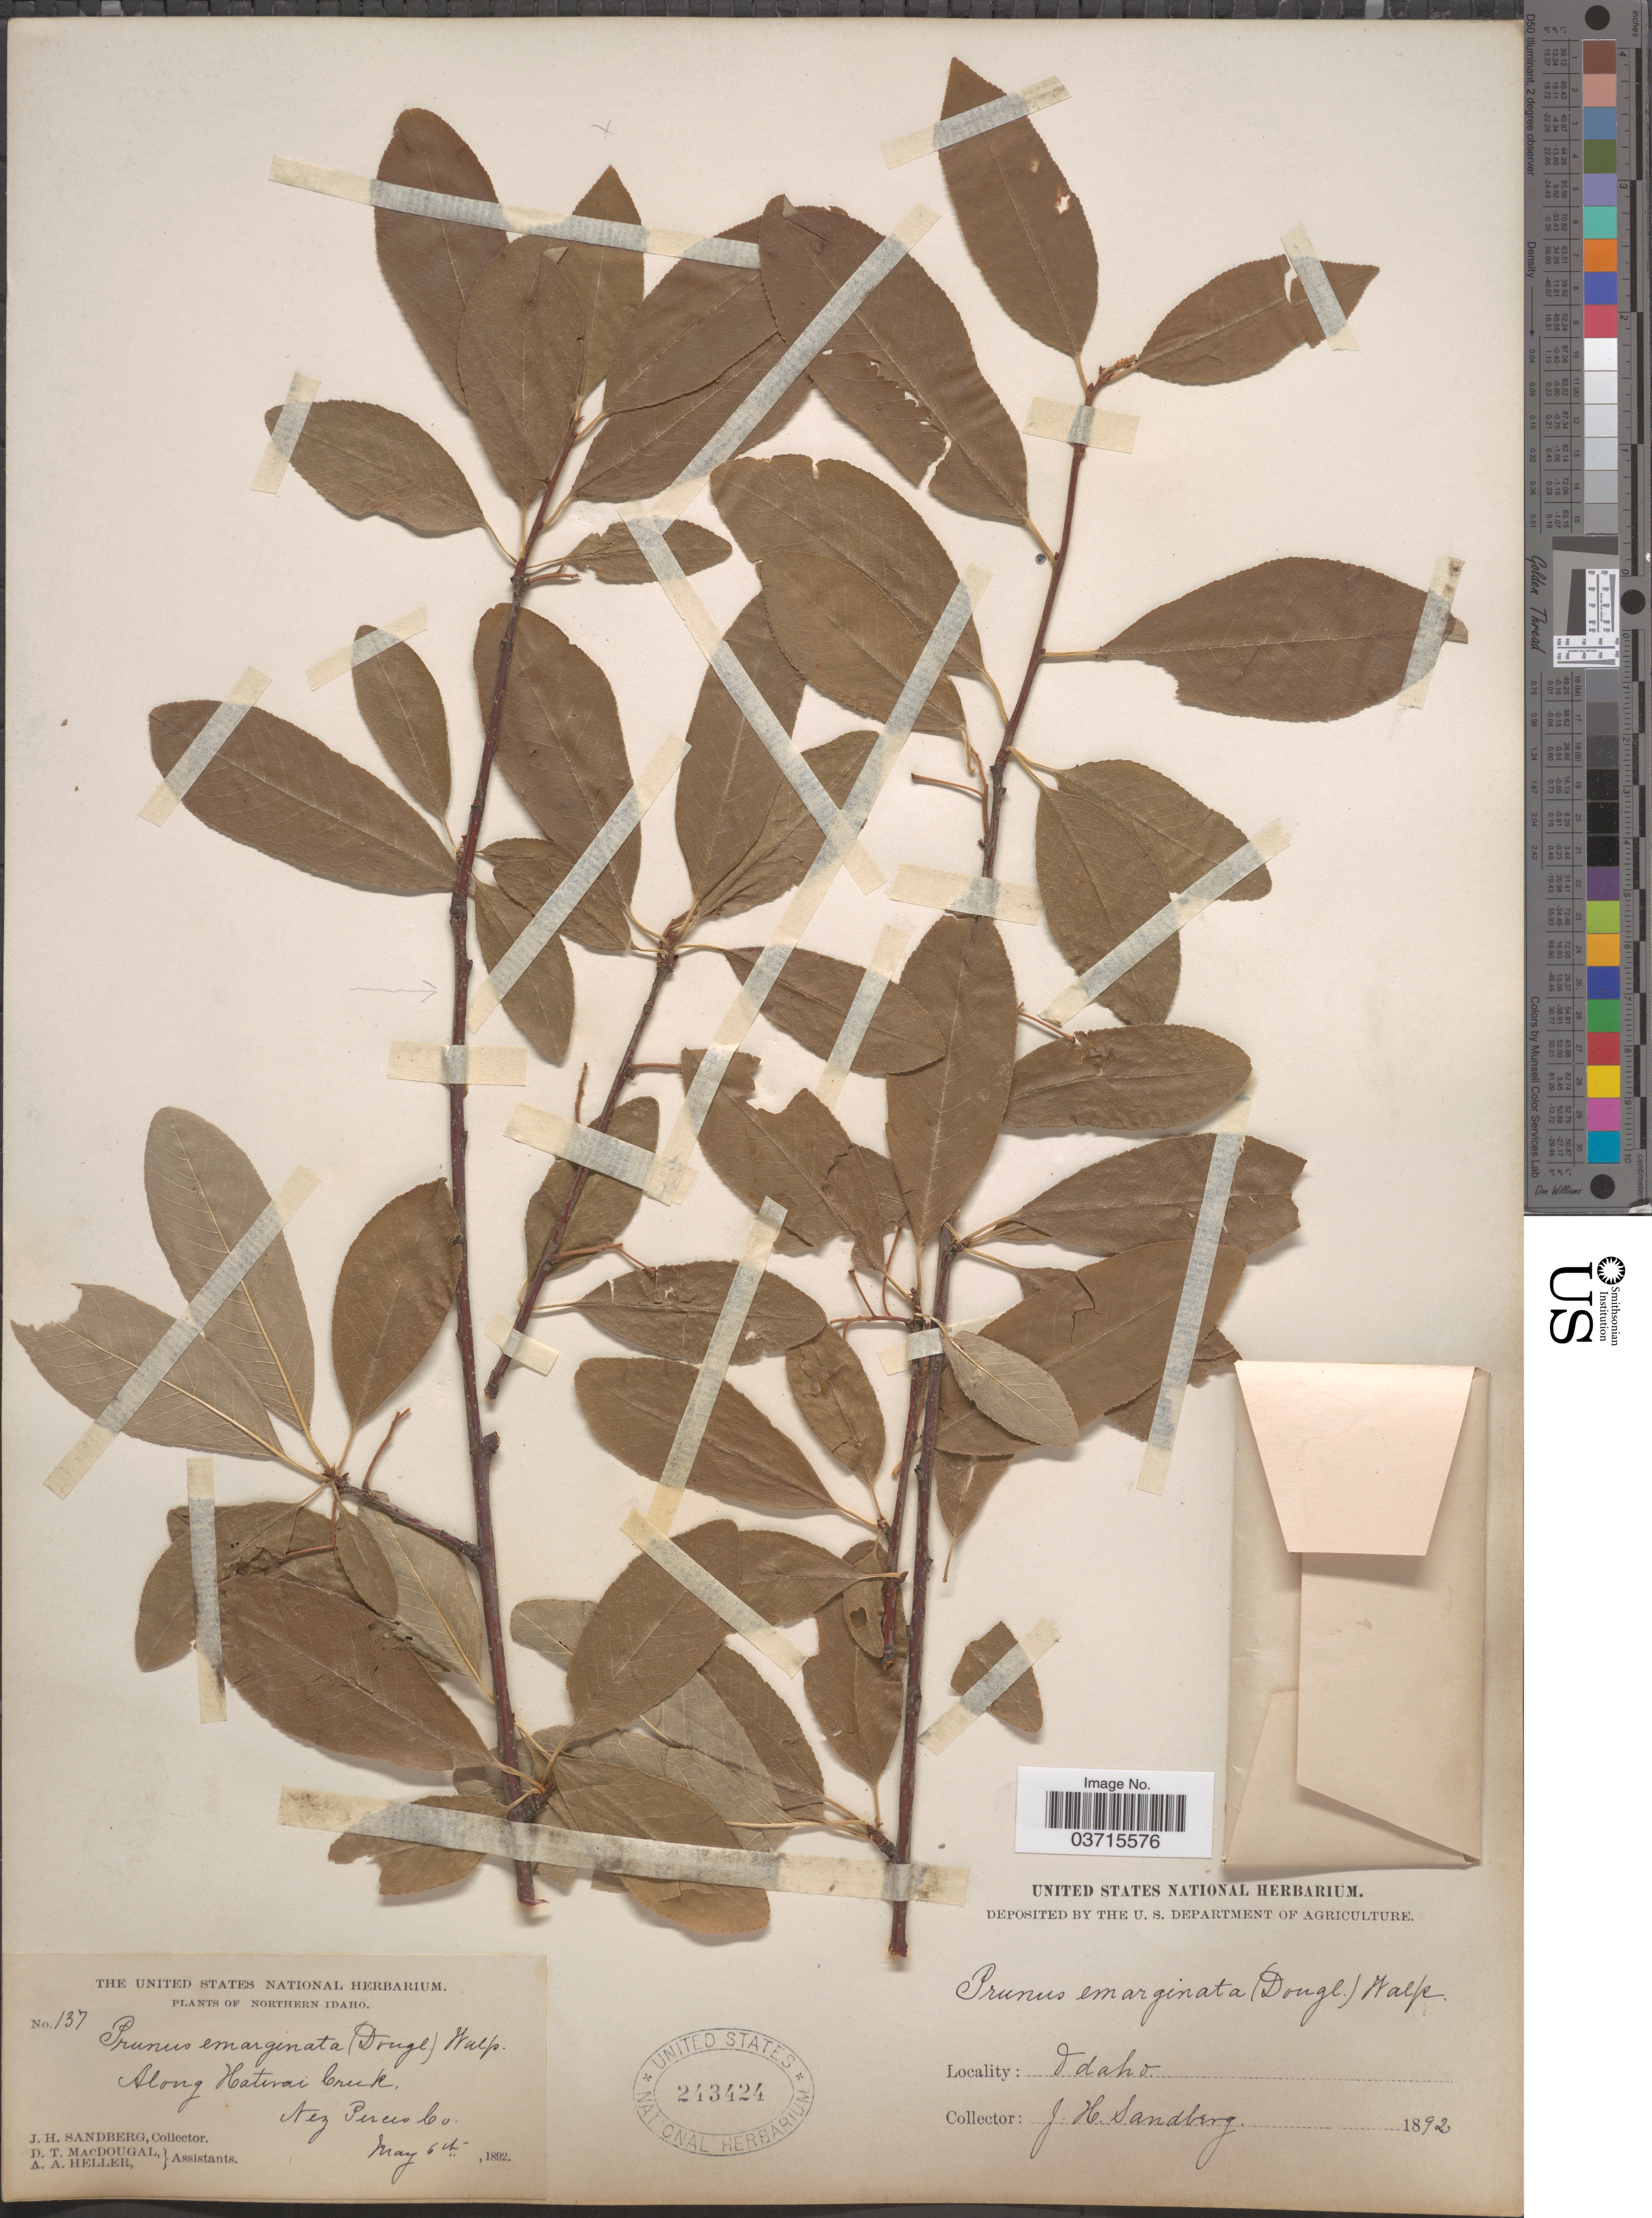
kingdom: Plantae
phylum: Tracheophyta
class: Magnoliopsida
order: Rosales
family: Rosaceae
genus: Prunus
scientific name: Prunus emarginata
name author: (Douglas ex Hook.) Eaton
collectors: J. H. Sandberg, D. T. MacDougal & A. A. Heller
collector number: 137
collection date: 1892-05-06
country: United States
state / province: Idaho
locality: Northern Idaho. Along Hatmai Creek, Nez Perces Co.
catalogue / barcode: US 243424